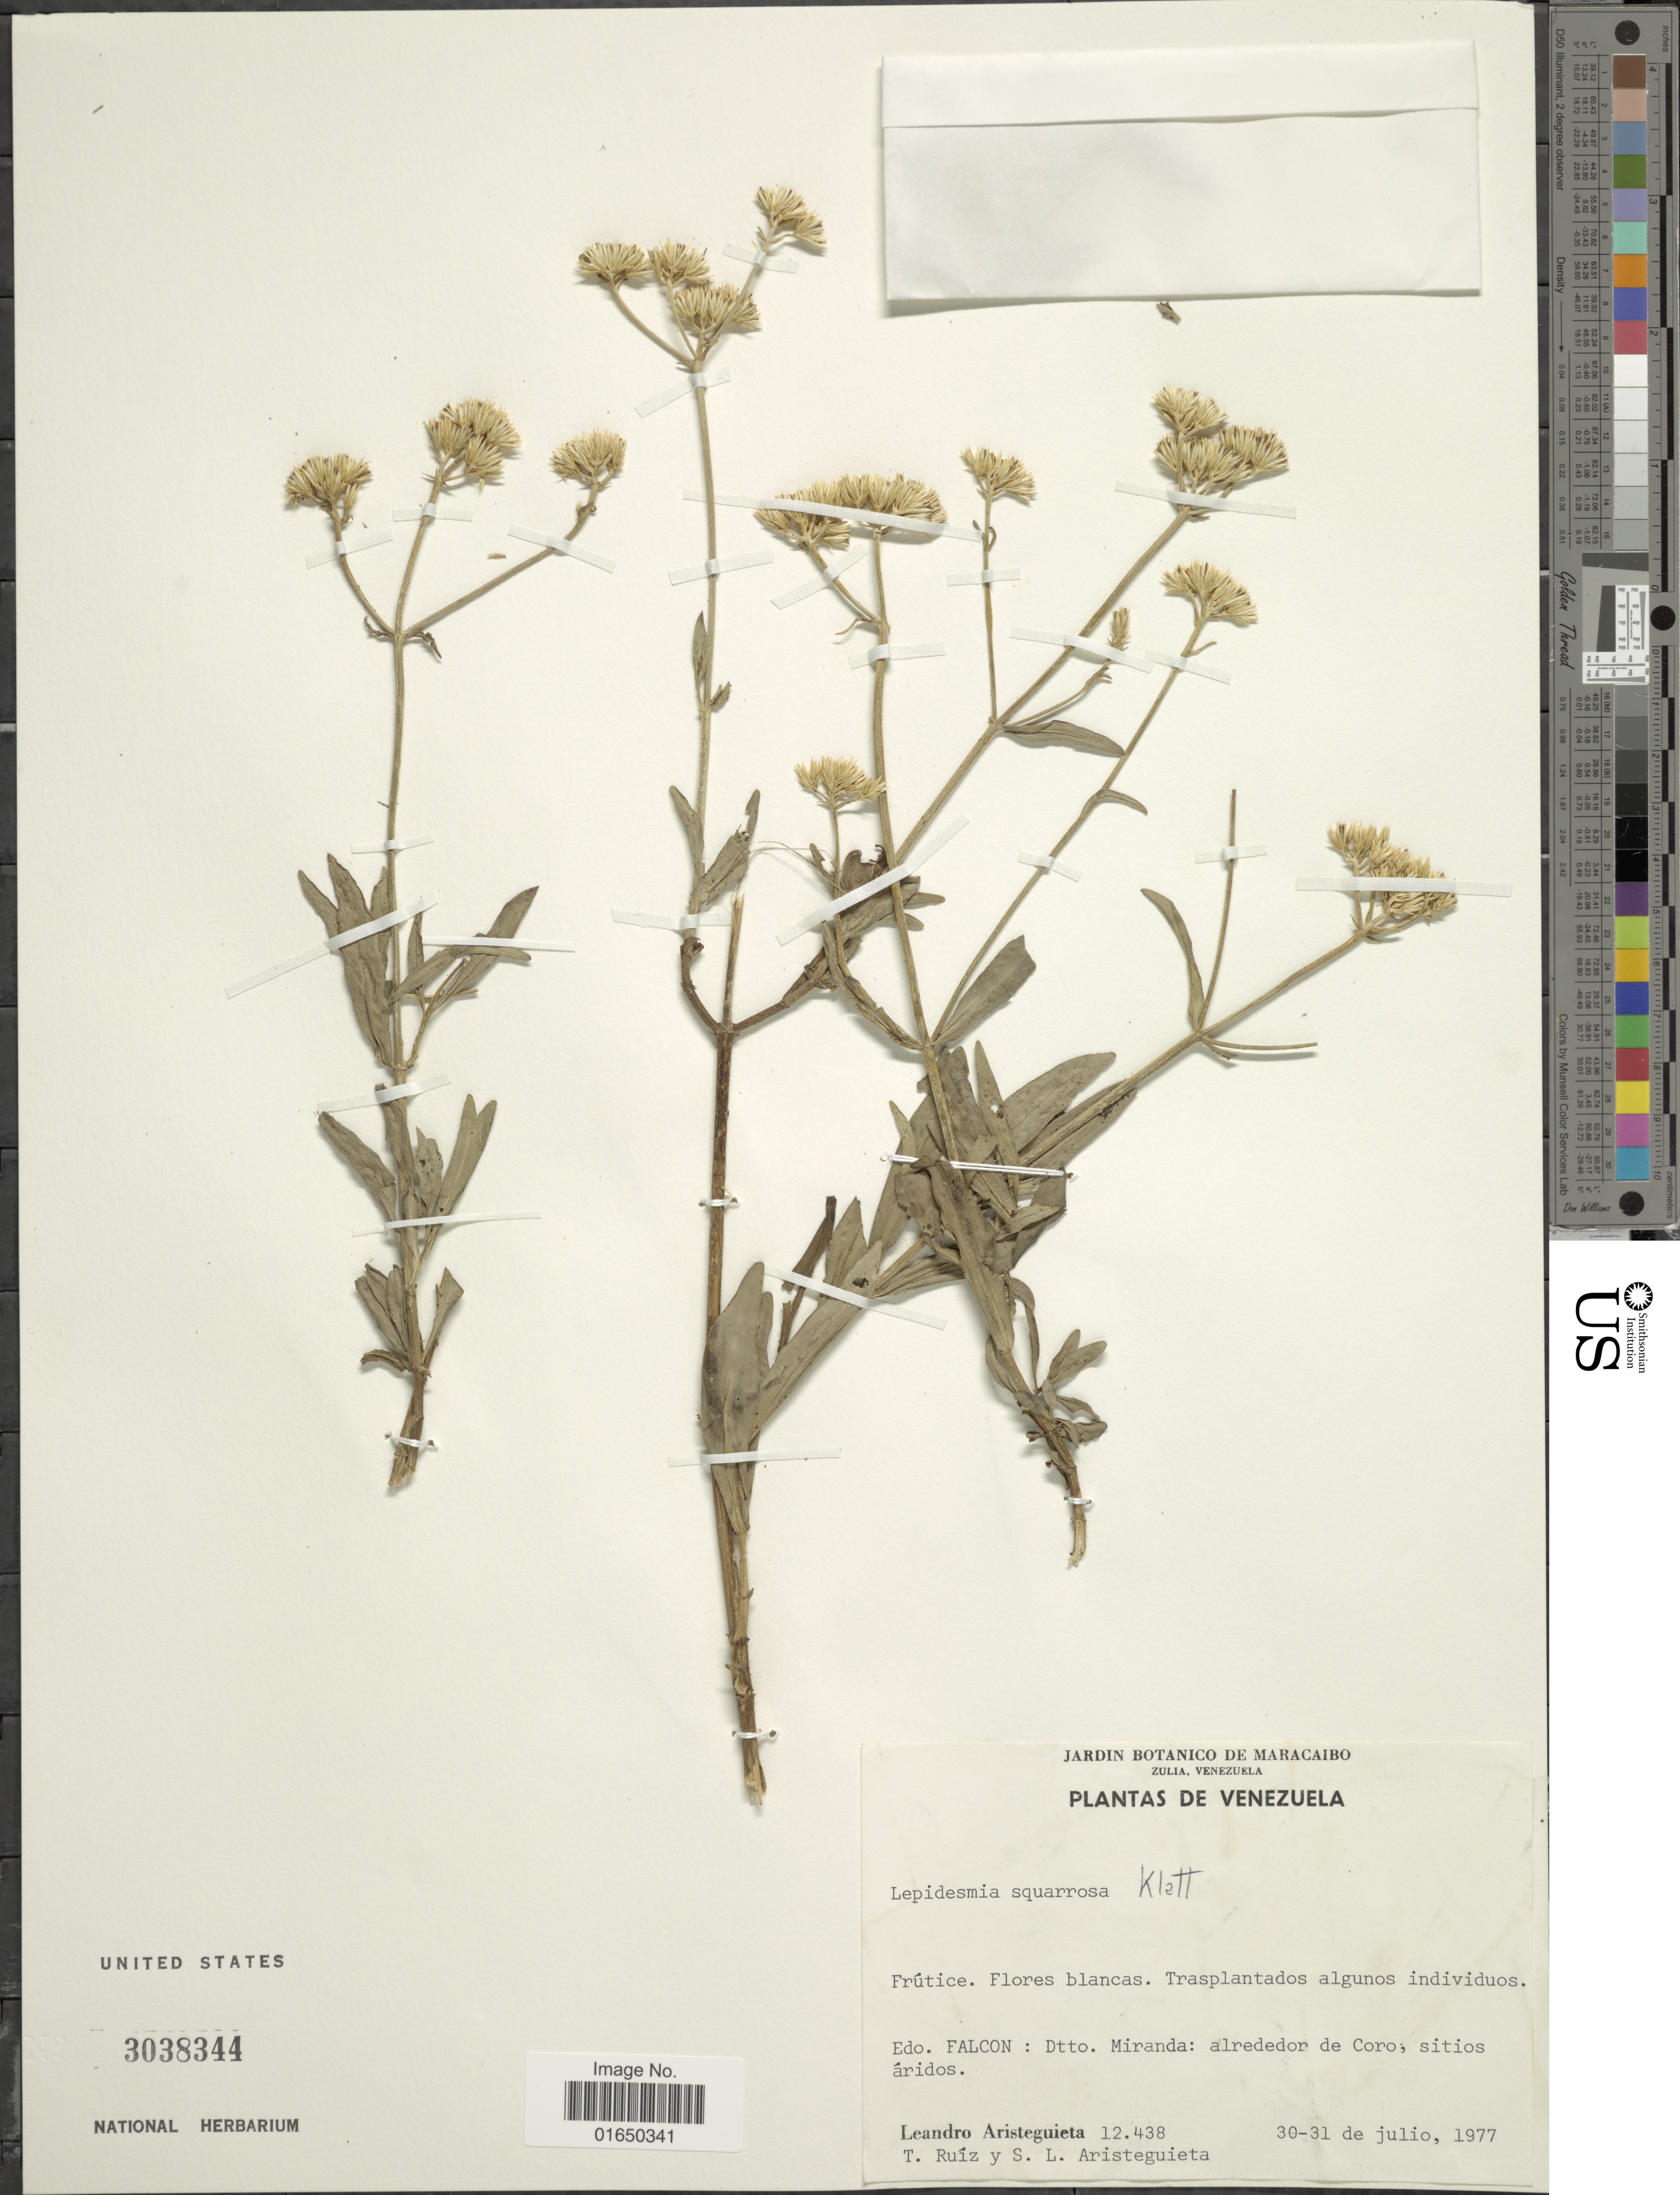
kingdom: Plantae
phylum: Tracheophyta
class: Magnoliopsida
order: Asterales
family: Asteraceae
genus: Lepidesmia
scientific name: Lepidesmia squarrosa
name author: Klatt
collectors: L. Aristeguieta, T. Ruíz & L. Aristeguieta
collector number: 12438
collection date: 1977-07-30/1977-07-31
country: Venezuela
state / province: Falcon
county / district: Miranda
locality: Dtto Miranda: alrededor de Coro, Sitios aridos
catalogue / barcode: US 3038344